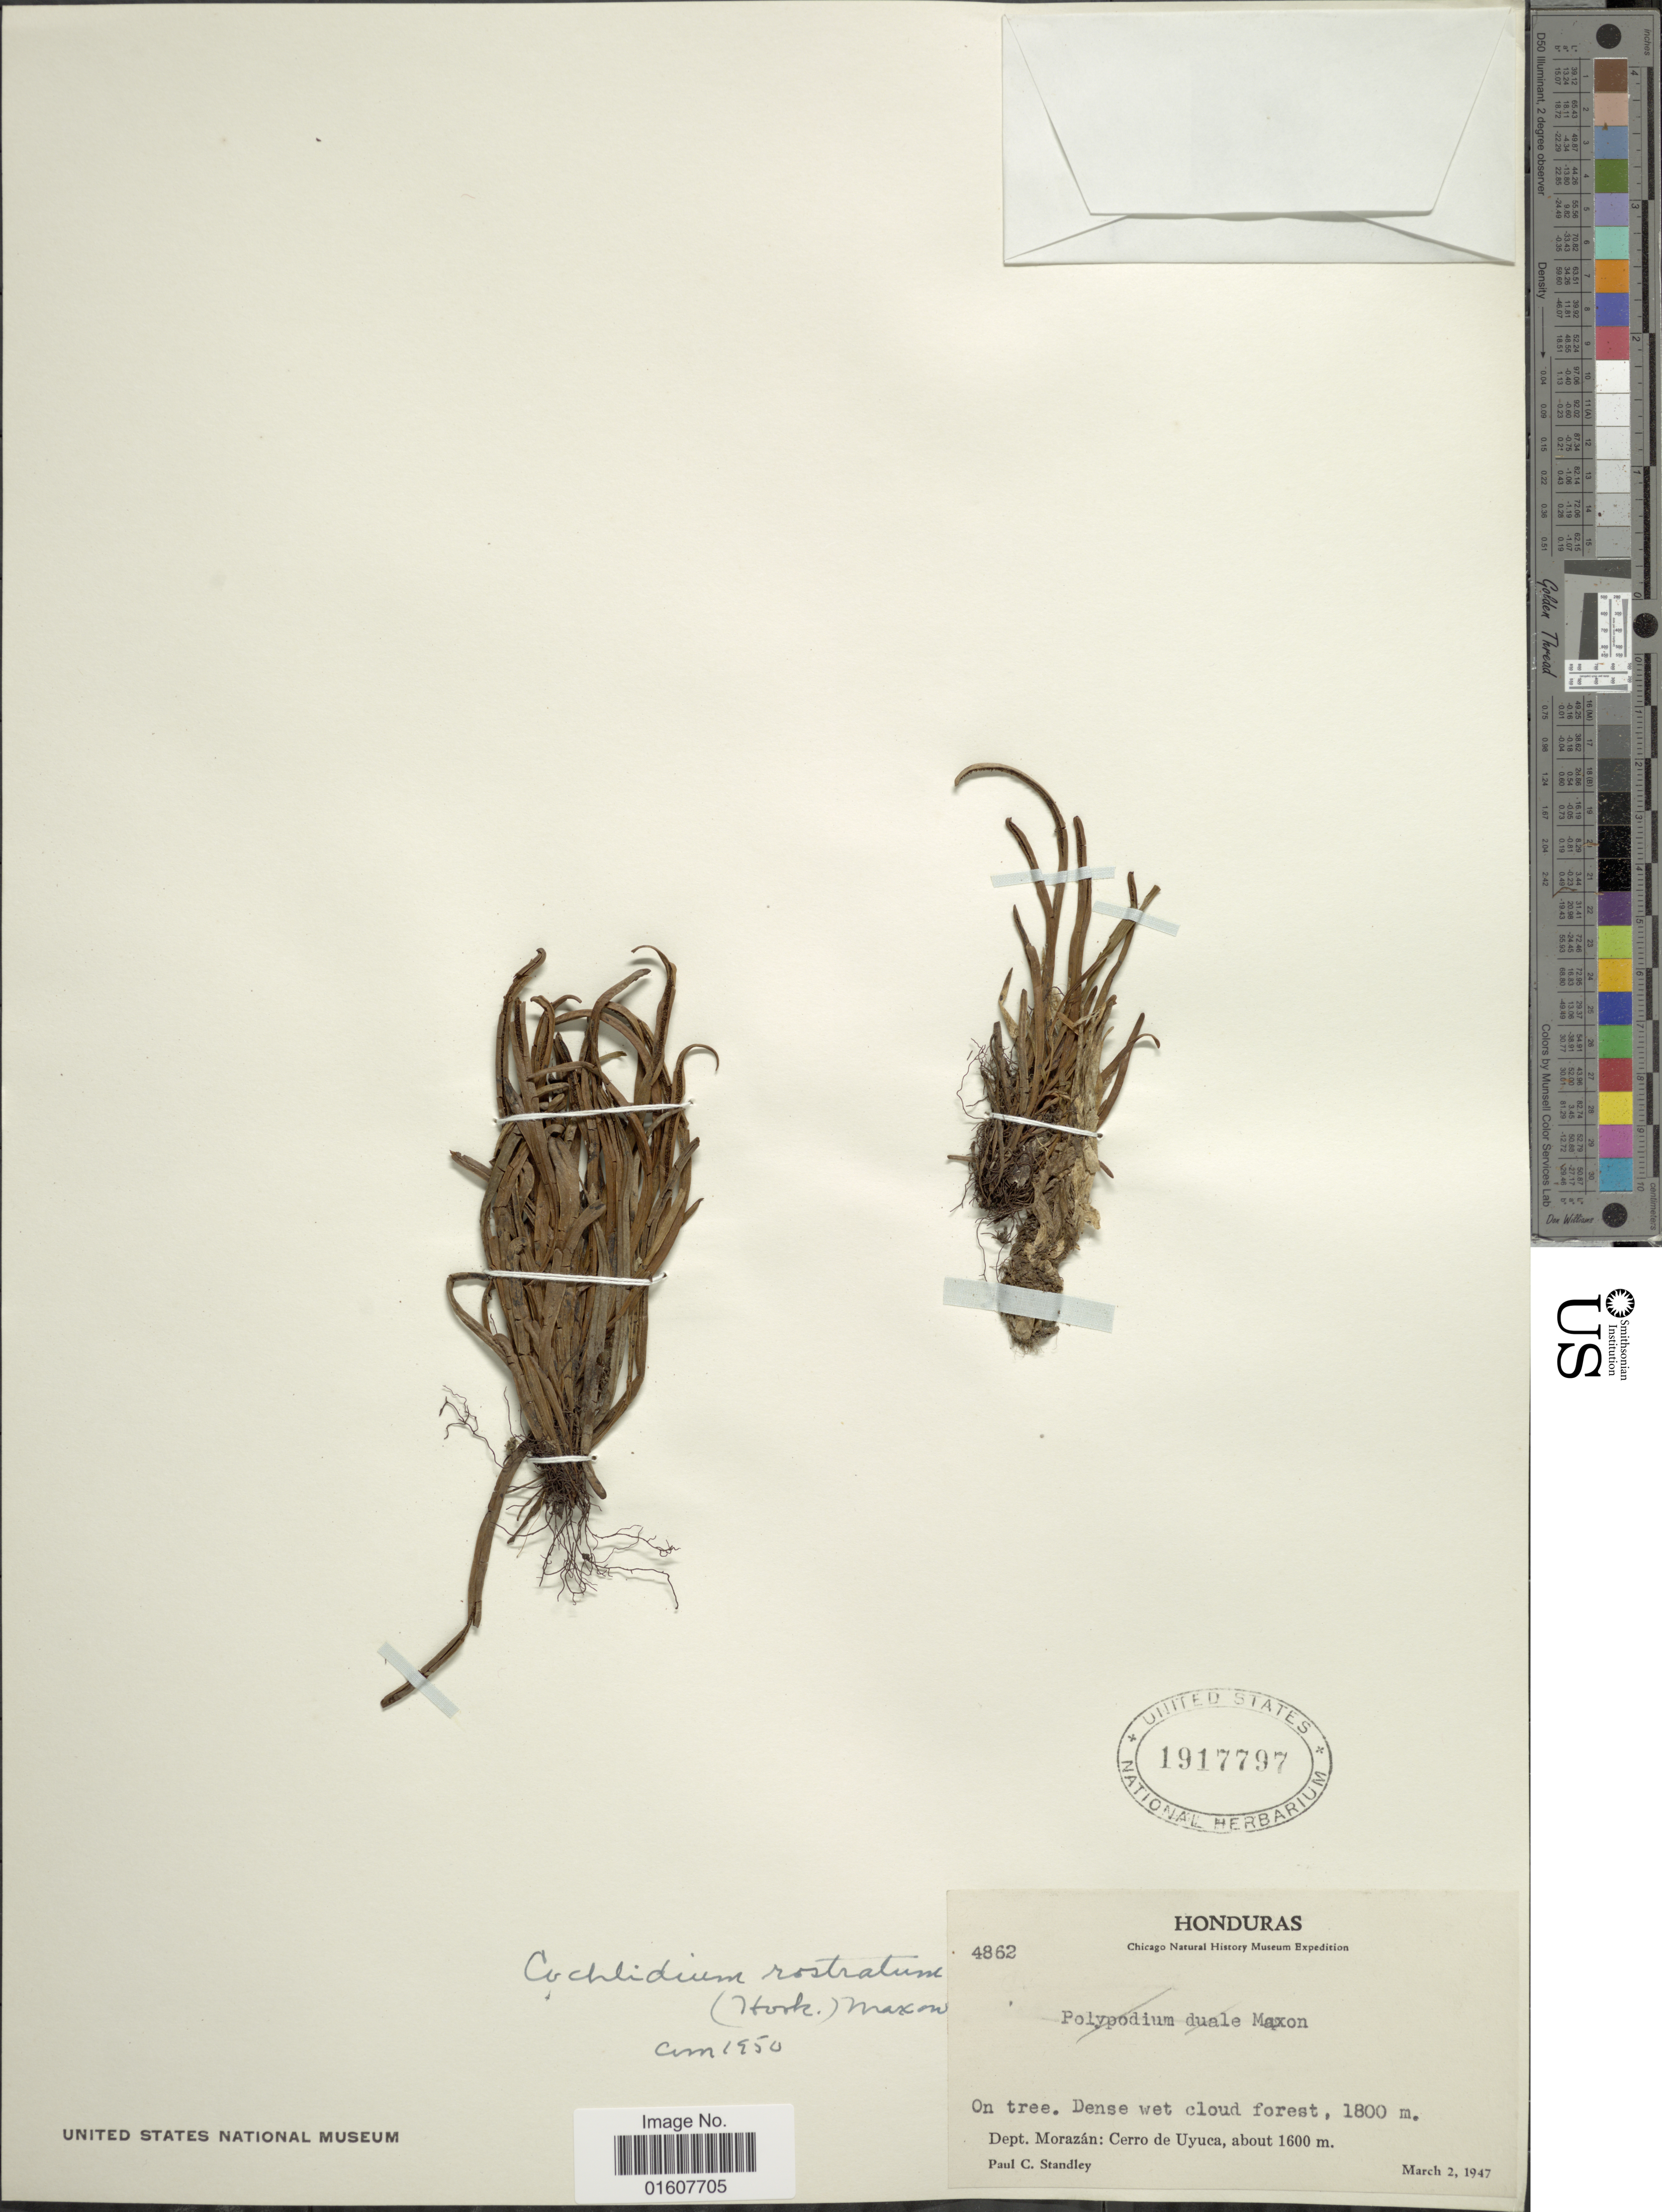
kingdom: Plantae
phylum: Tracheophyta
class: Polypodiopsida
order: Polypodiales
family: Polypodiaceae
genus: Cochlidium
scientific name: Cochlidium rostratum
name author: (Hook.) Maxon ex C. Chr.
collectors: P. C. Standley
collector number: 4862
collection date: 1947-03-02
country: Honduras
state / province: Fco. Morazán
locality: Dept. Morazán: Cerro de Uyuca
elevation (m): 1600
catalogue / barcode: US 1917797